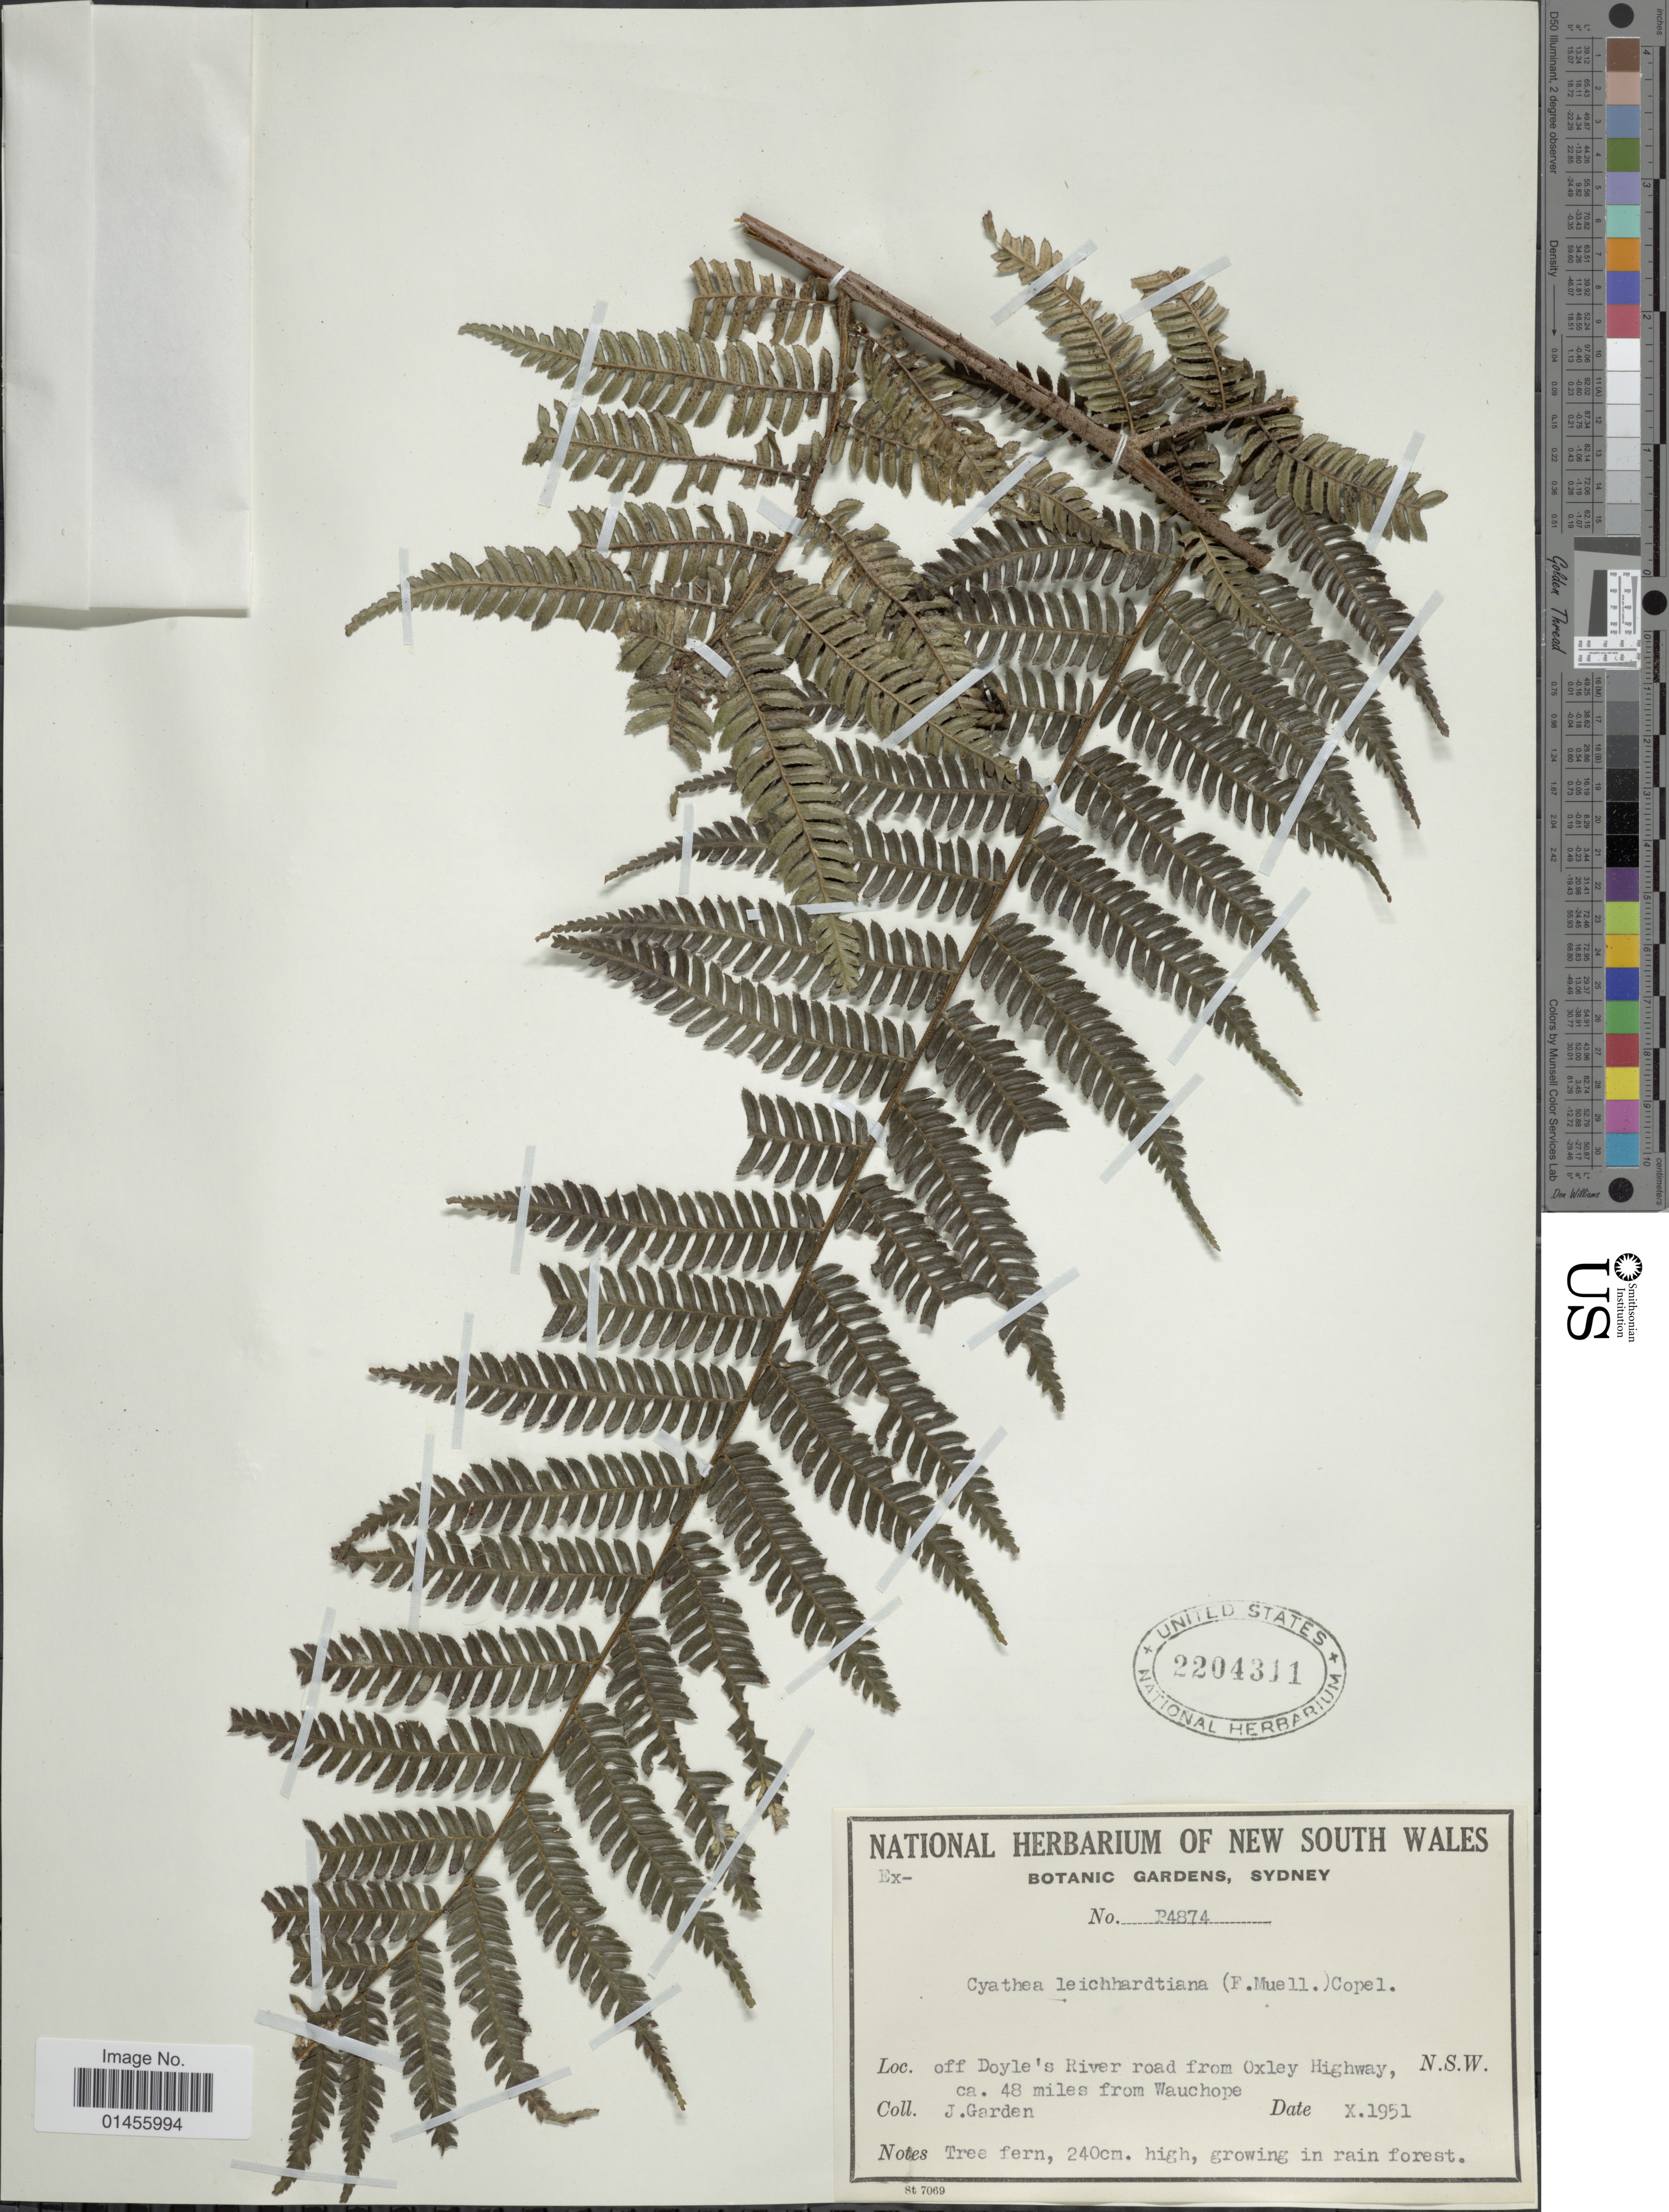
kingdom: Plantae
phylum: Tracheophyta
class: Polypodiopsida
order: Cyatheales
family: Cyatheaceae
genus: Alsophila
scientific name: Alsophila australis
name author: R. Br.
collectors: J. Thompson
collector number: P4874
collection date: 1951-10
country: Australia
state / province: New South Wales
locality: Off Doyle's River road from Oxley Highway, 48 miles from Wauchope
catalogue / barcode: US 2204311